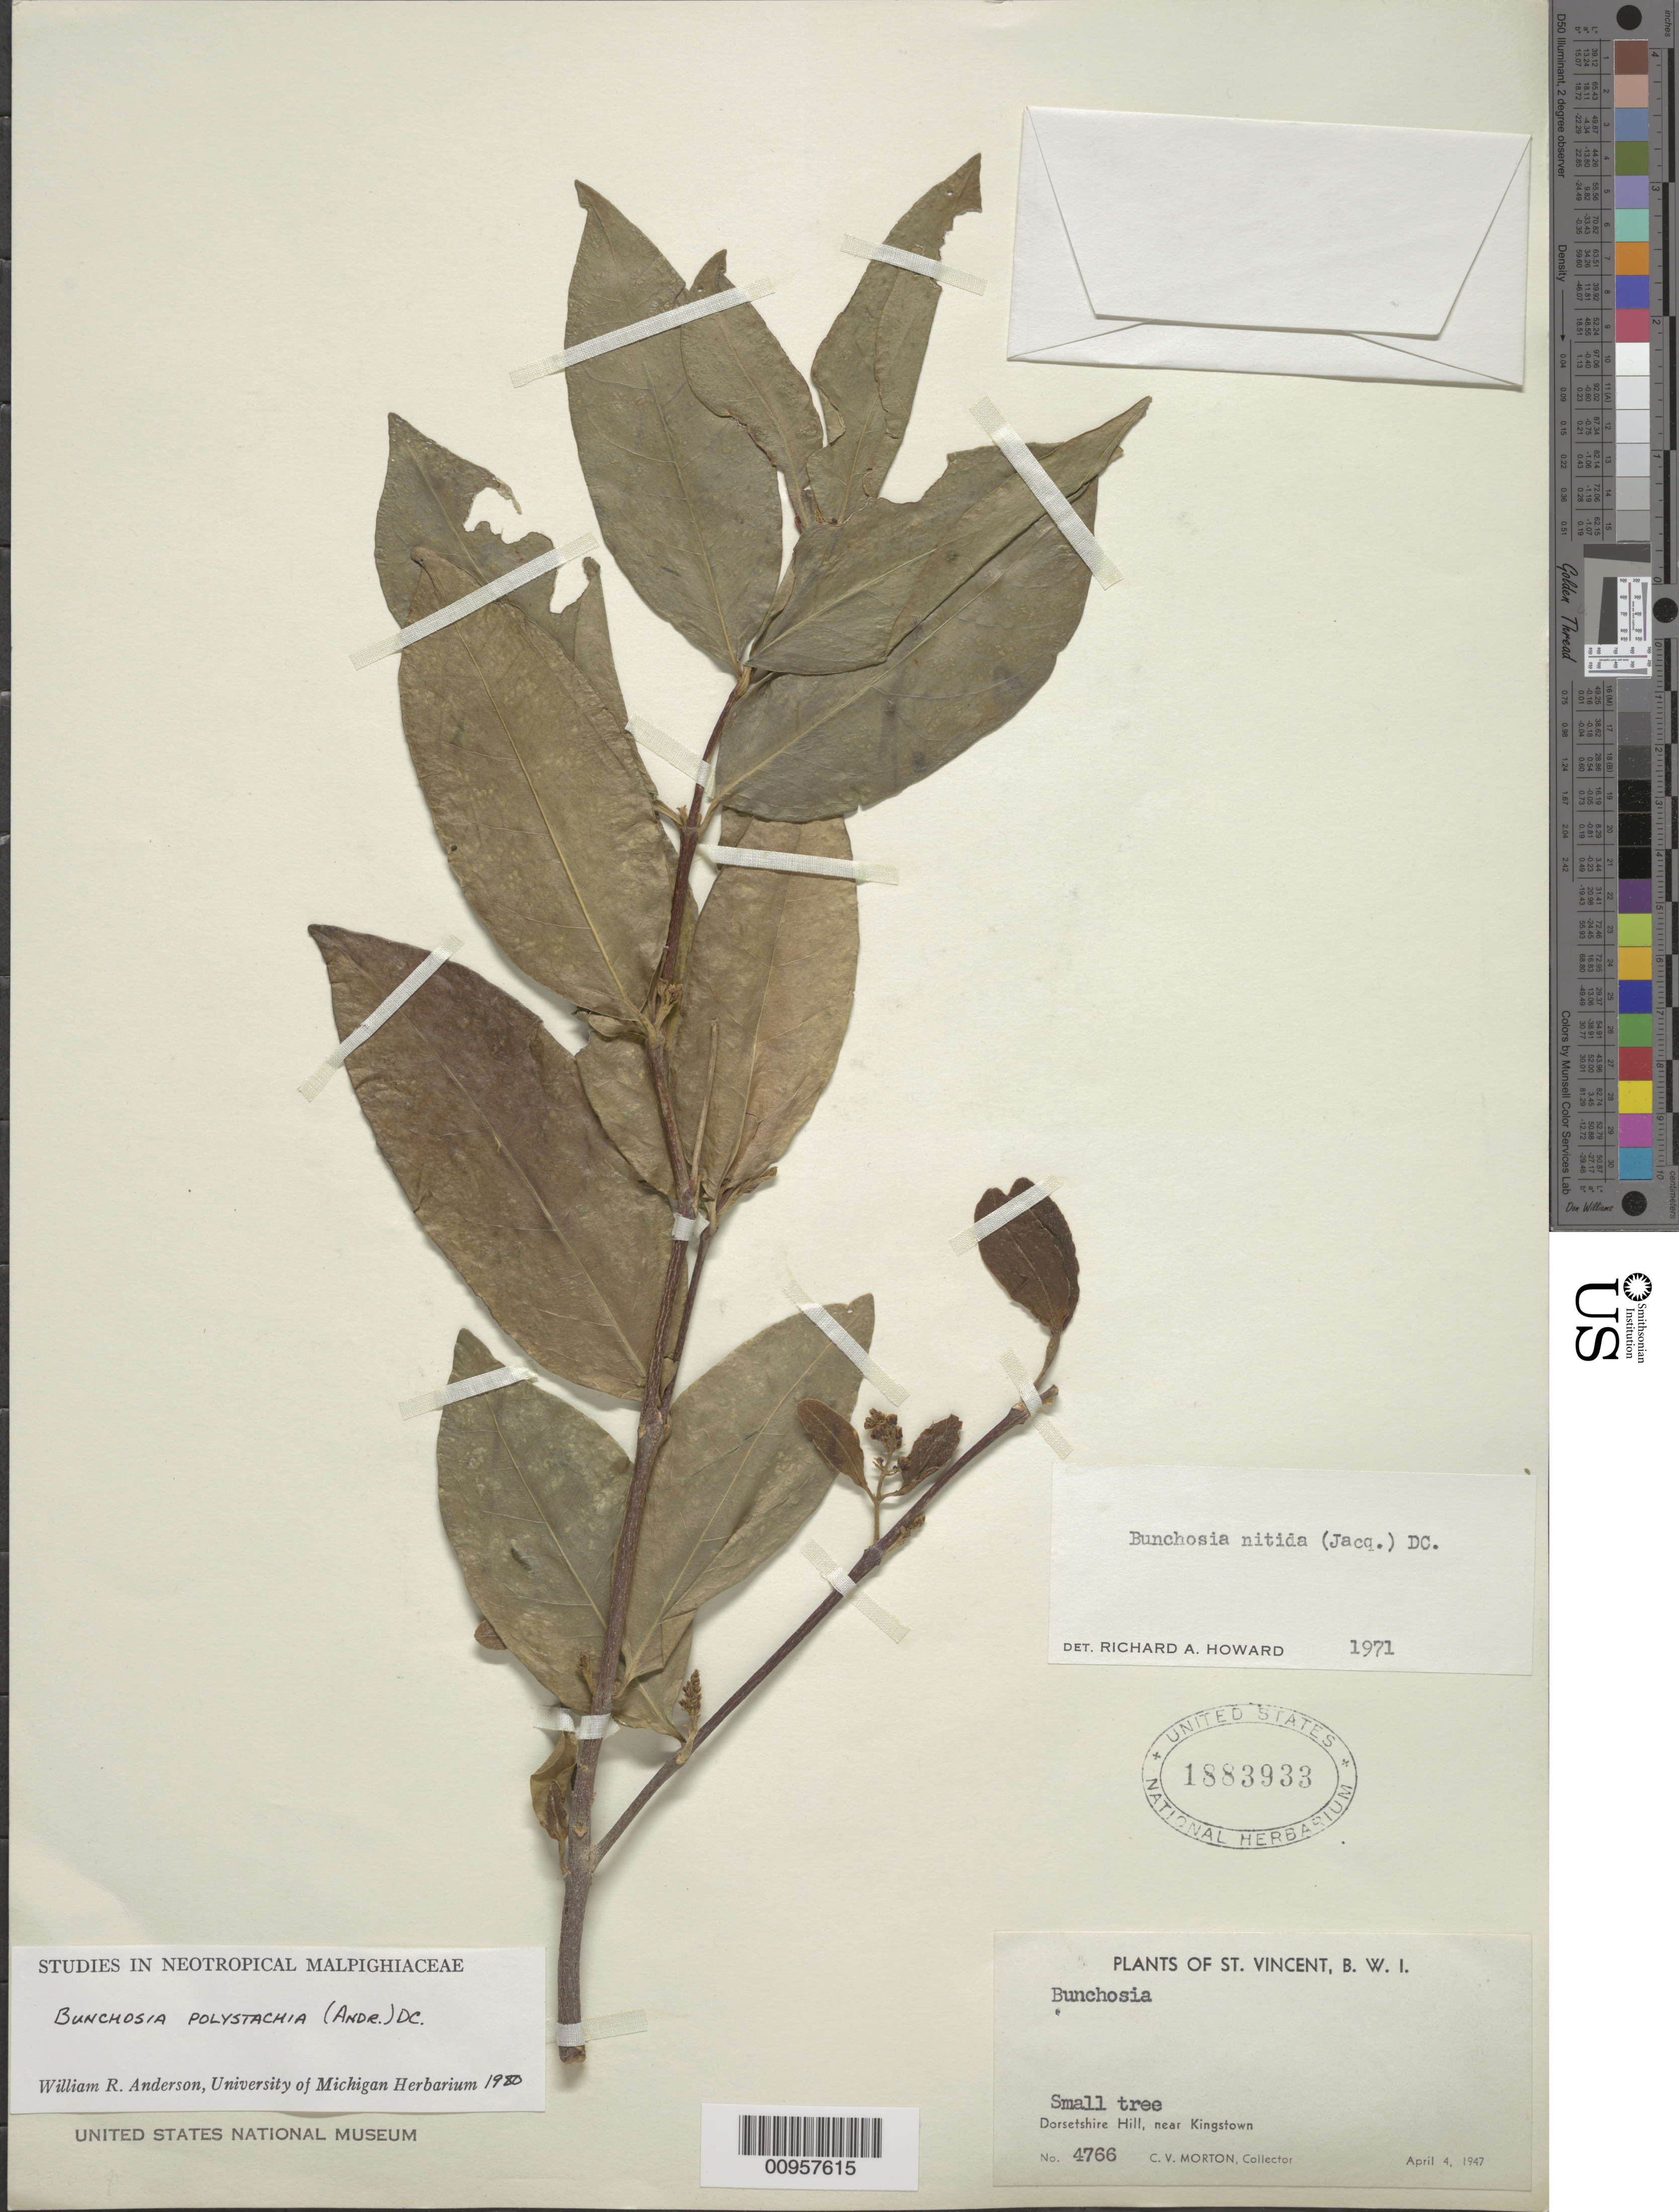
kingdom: Plantae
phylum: Tracheophyta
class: Magnoliopsida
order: Malpighiales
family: Malpighiaceae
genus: Bunchosia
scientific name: Bunchosia polystachya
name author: (Andrews) DC.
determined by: Anderson, W. R., (MICH), University of Michigan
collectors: C. V. Morton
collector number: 4766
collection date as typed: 04 Apr 1947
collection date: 1947-04-04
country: St. Vincent - Grenadines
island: St. Vincent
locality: Dorsetshire Hill, near Kingstown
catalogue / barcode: US 1883933